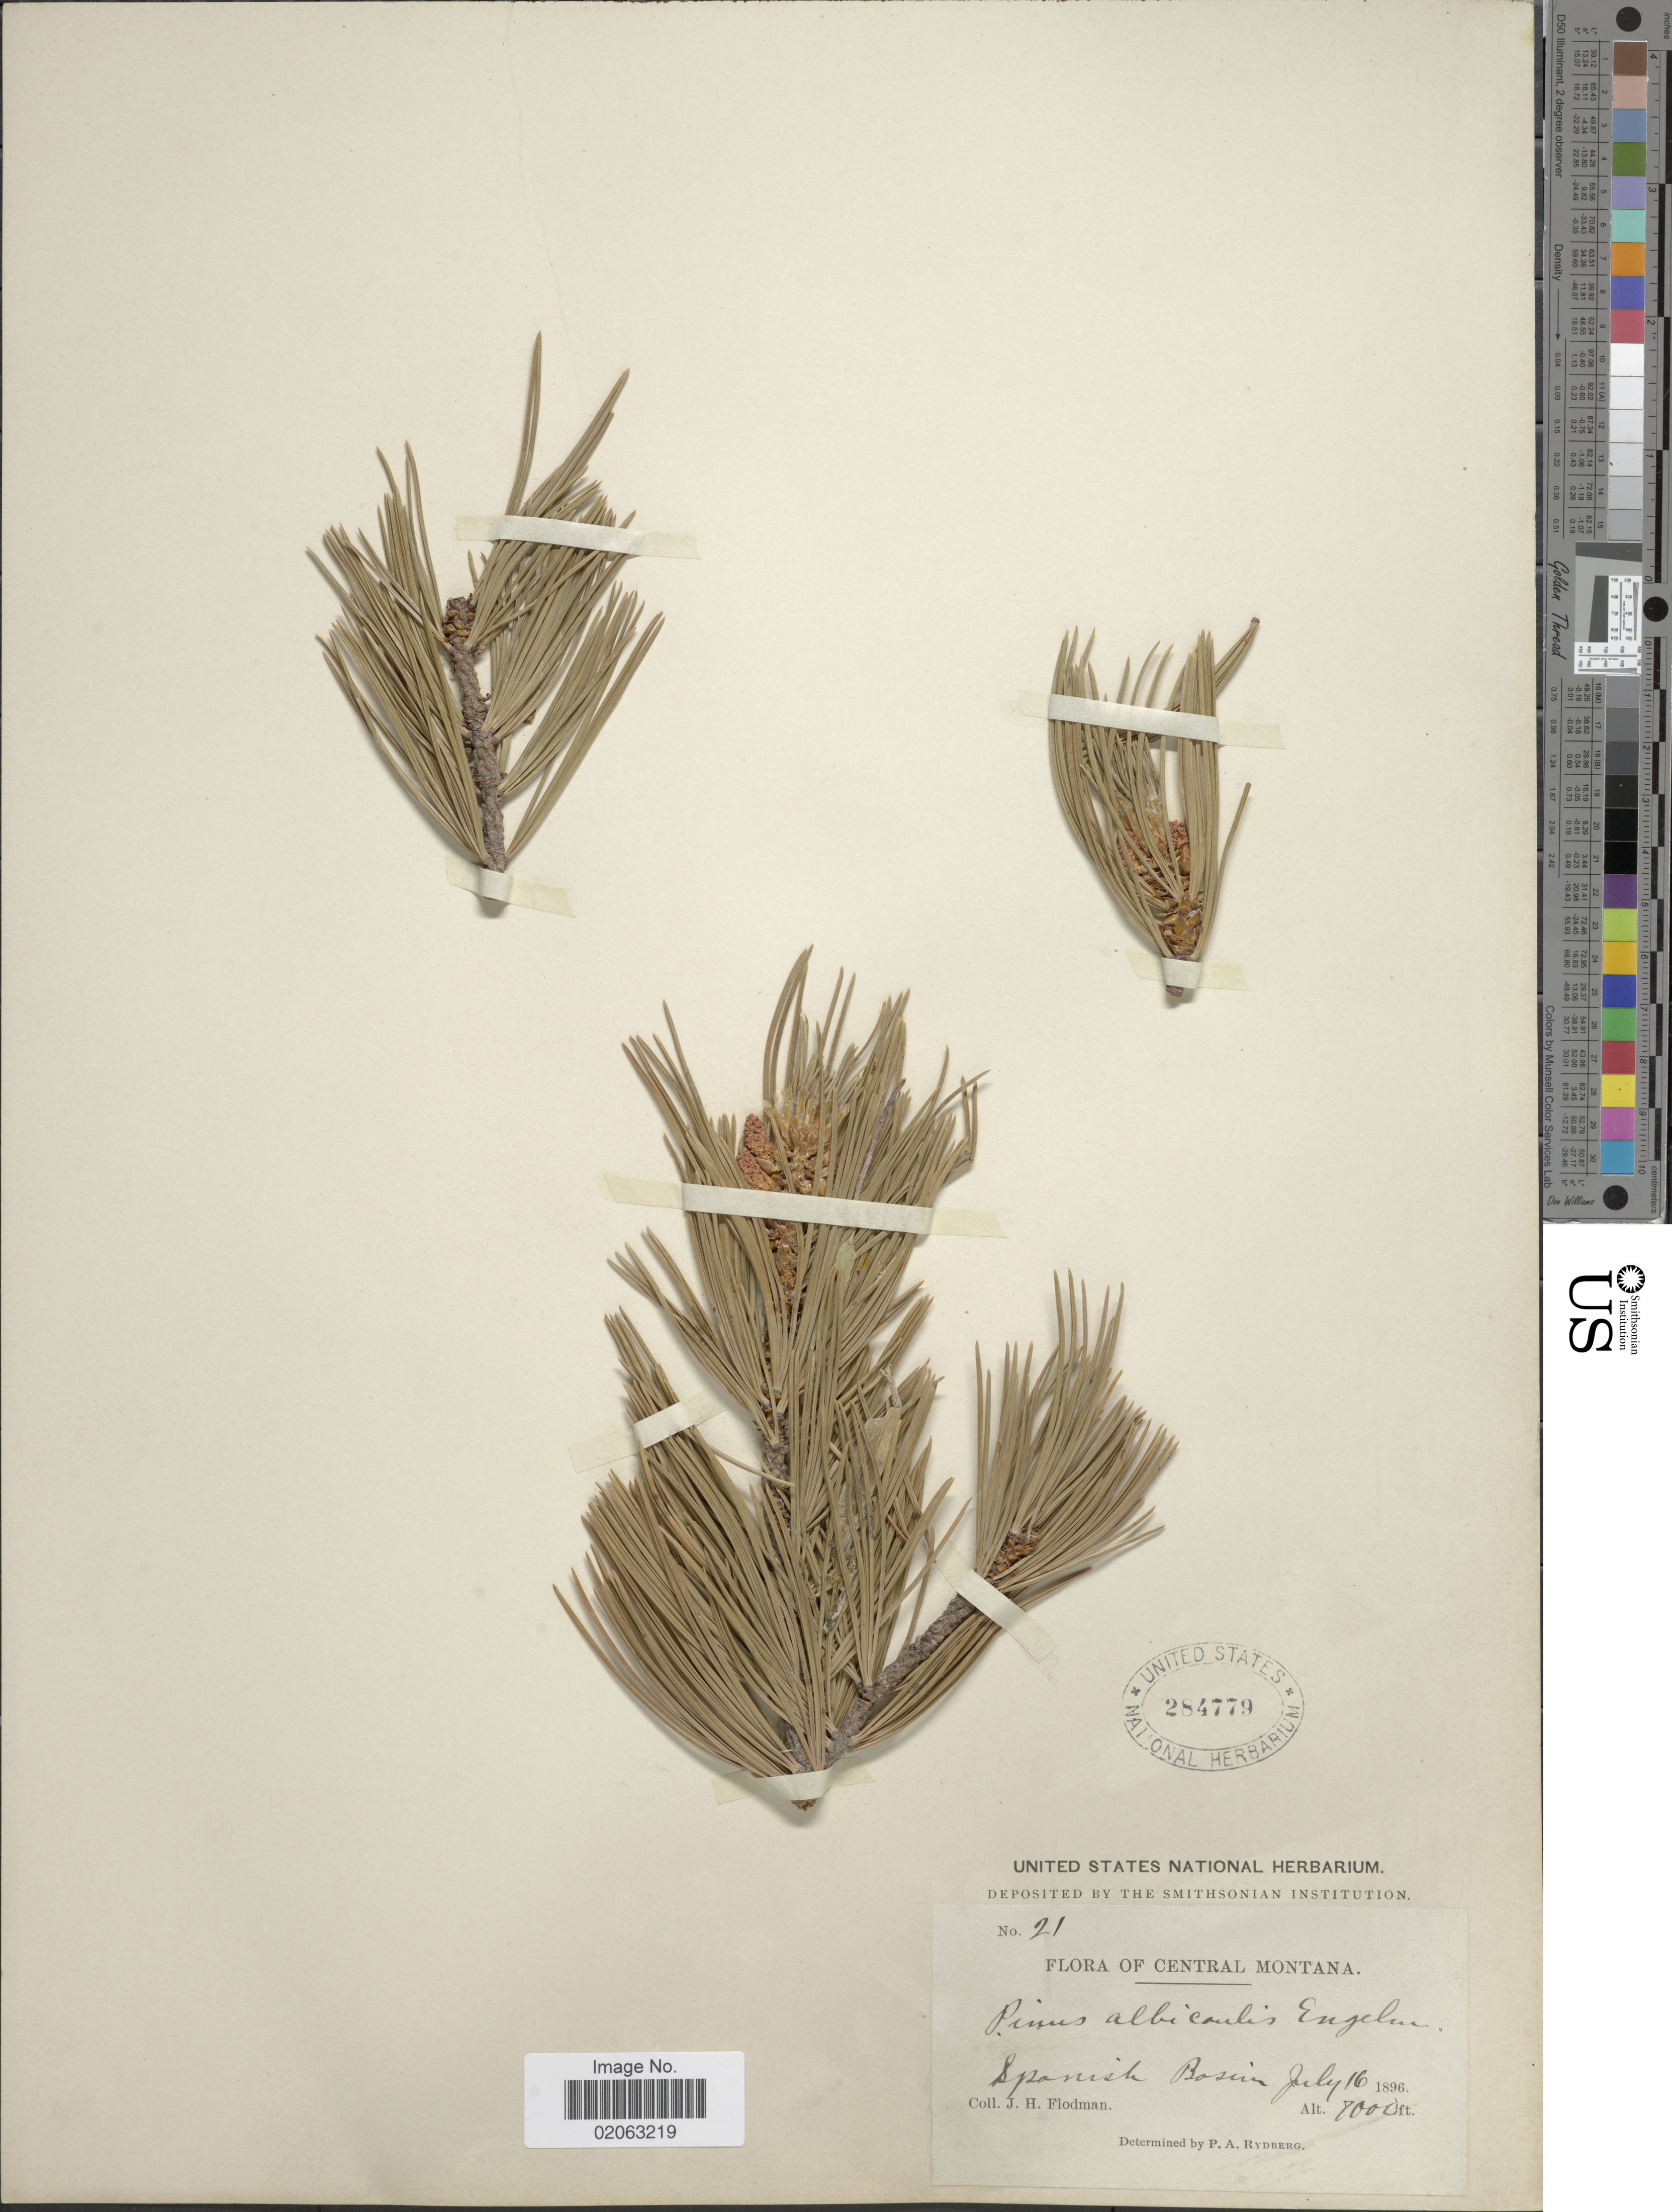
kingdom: Plantae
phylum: Tracheophyta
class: Pinopsida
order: Pinales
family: Pinaceae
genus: Pinus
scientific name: Pinus albicaulis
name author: Engelm.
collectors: J. Flodman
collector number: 21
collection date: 1896-07-16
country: United States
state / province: Montana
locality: Central Montana, Spanish Basin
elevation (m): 2134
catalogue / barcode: US 284779